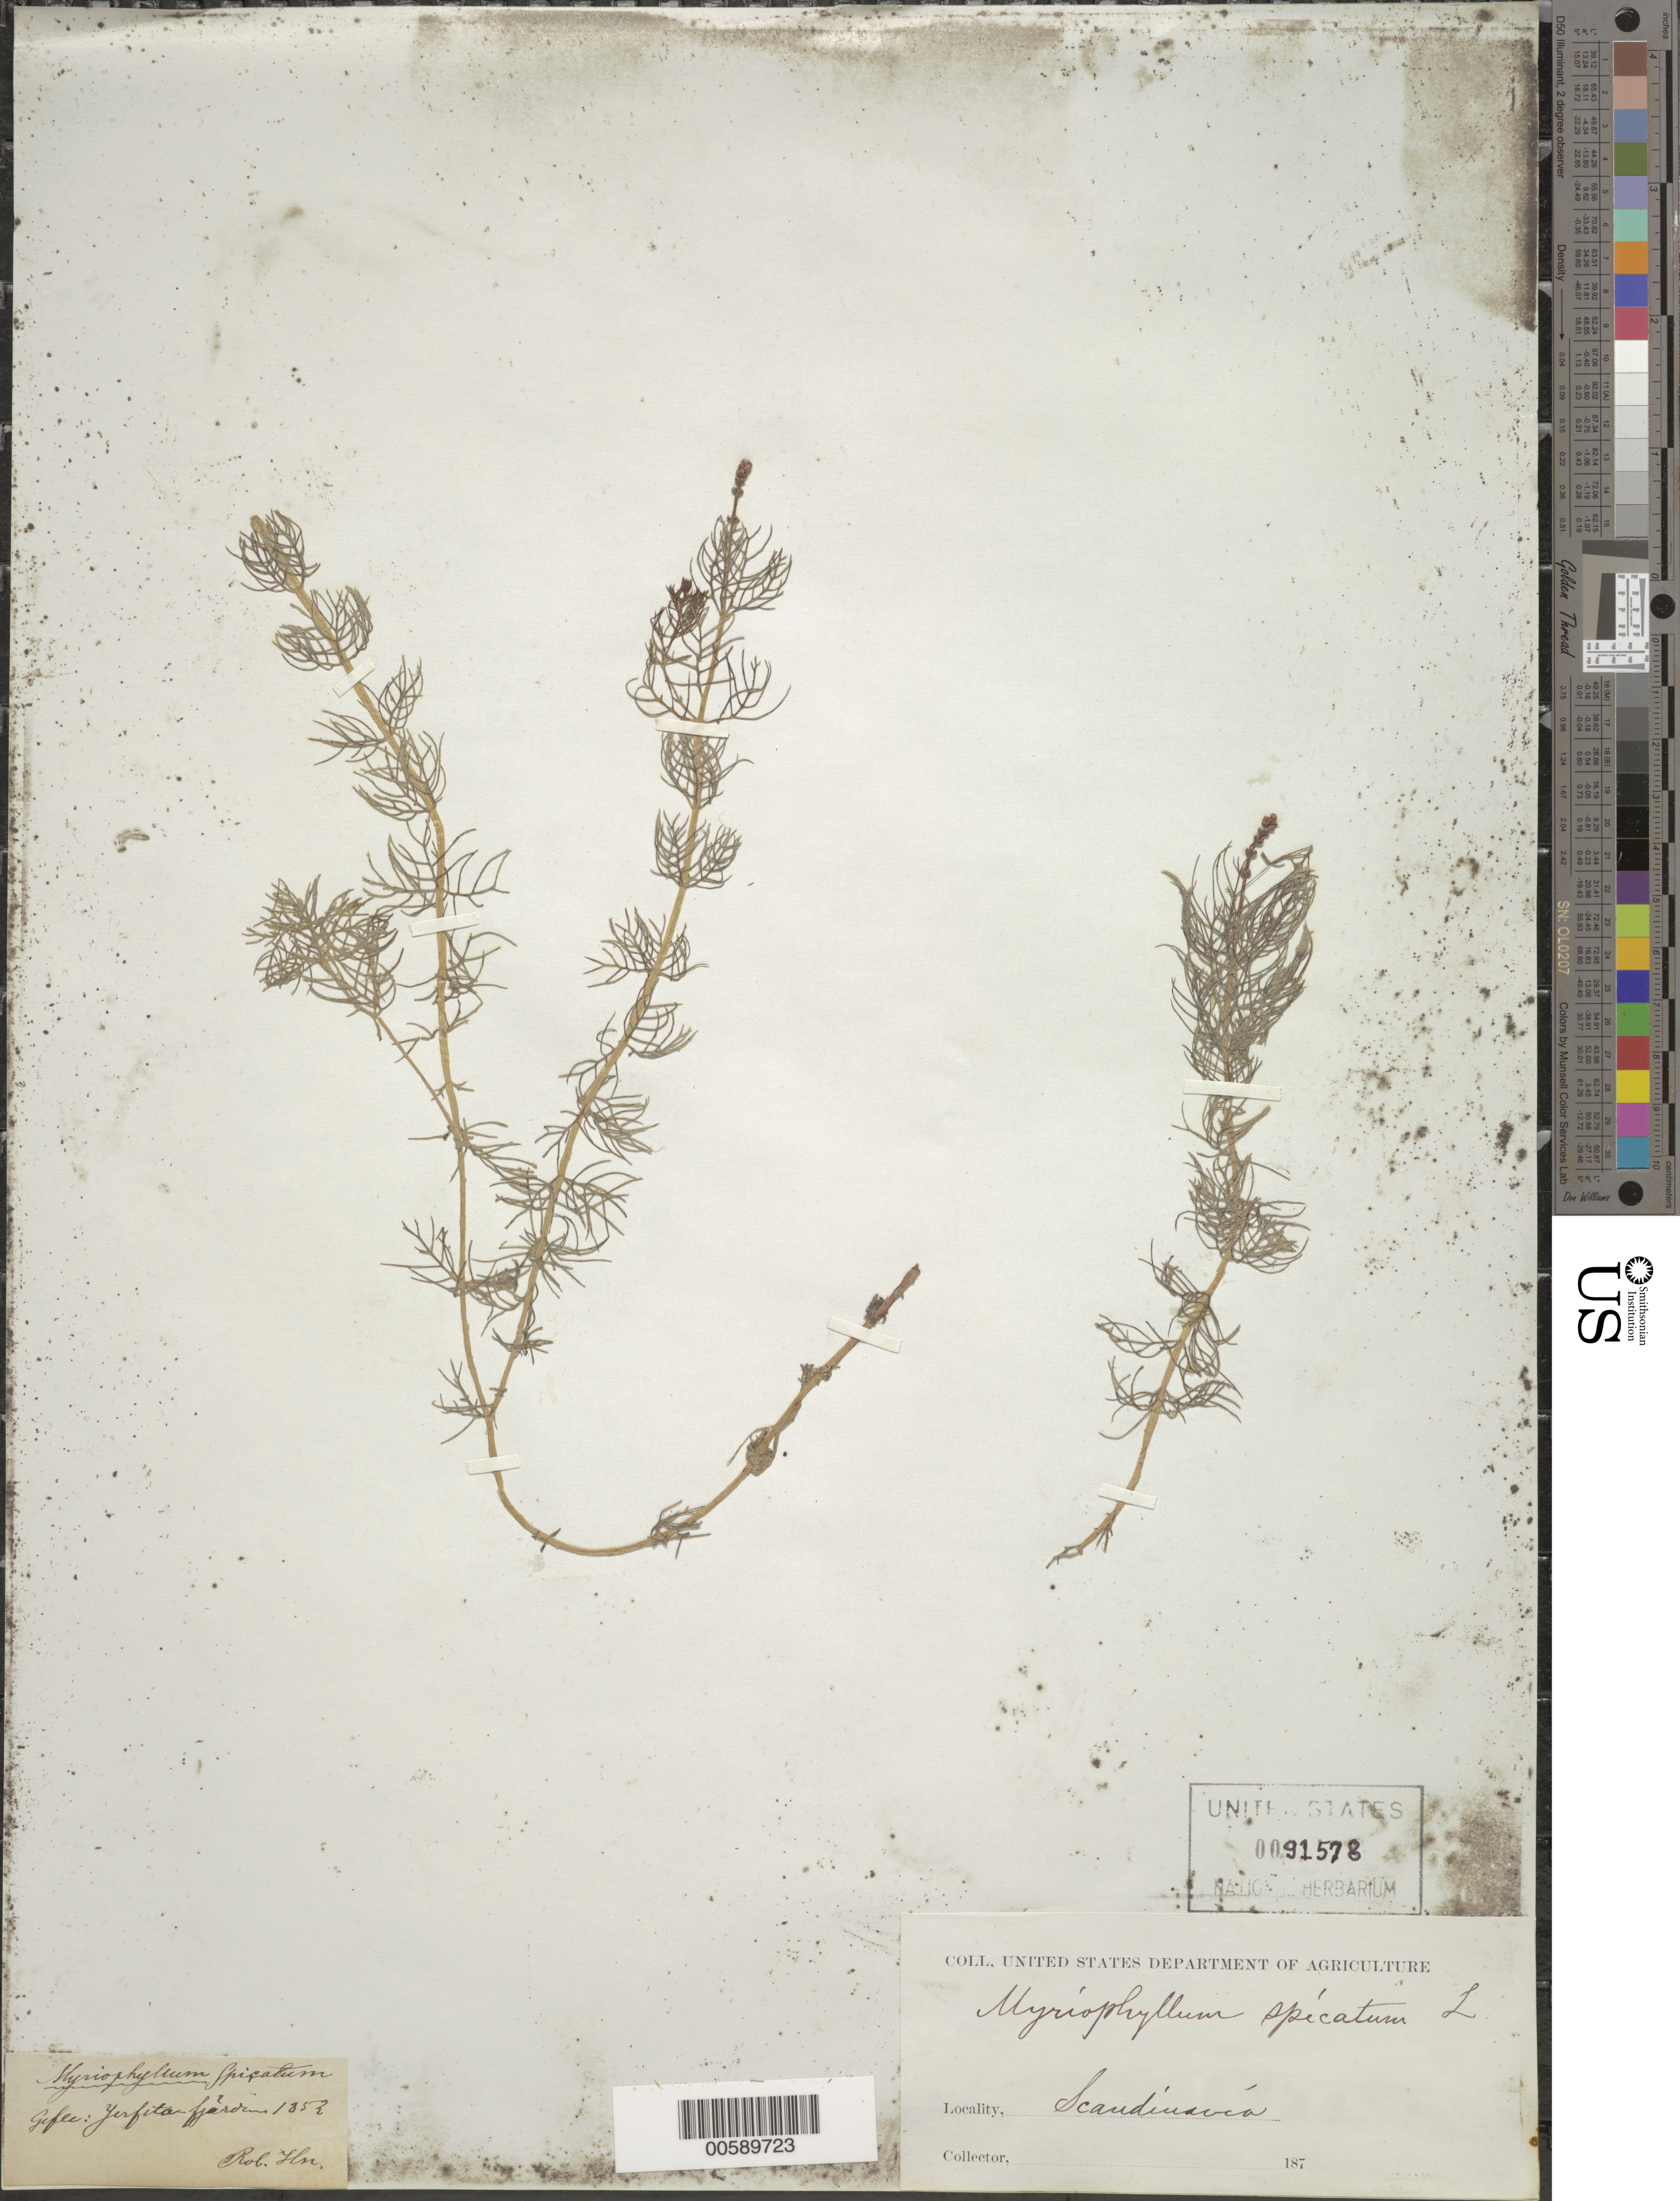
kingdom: Plantae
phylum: Tracheophyta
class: Magnoliopsida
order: Saxifragales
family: Haloragaceae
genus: Myriophyllum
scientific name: Myriophyllum spicatum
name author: L.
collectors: R. Lin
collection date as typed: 1852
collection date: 1852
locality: "Scandinaria". [Scandinavia?]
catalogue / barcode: US 91578